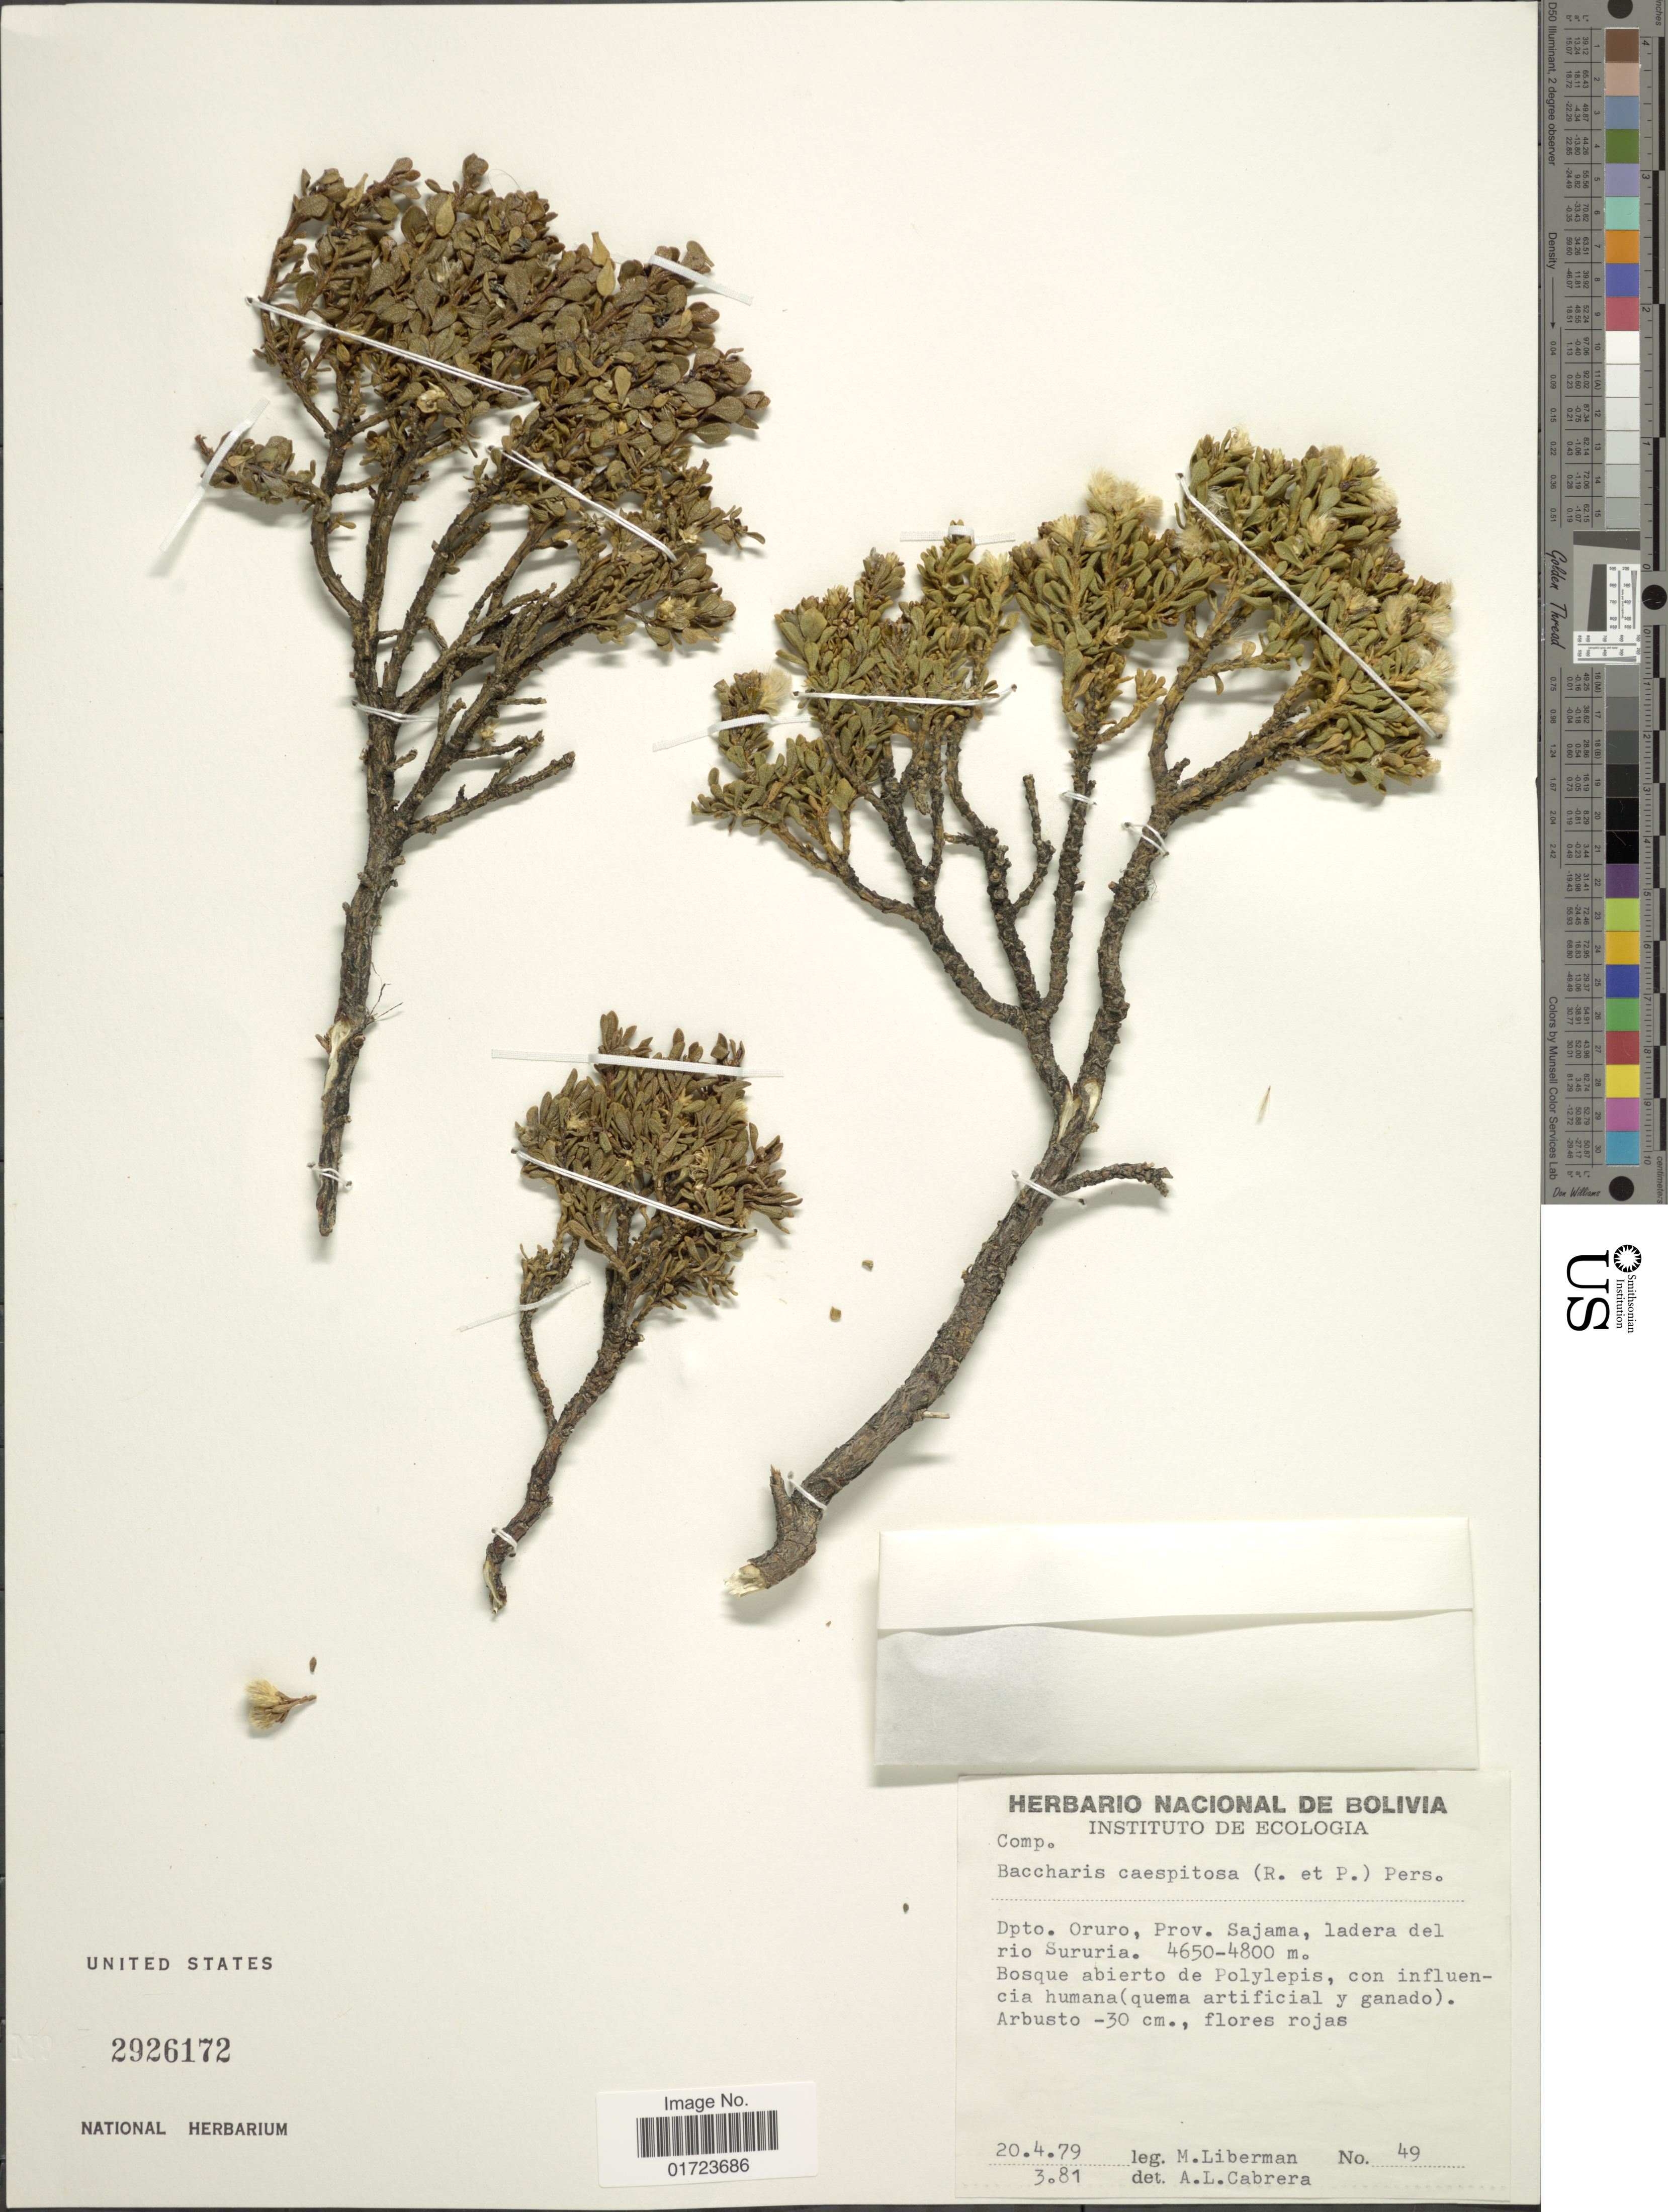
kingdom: Plantae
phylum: Tracheophyta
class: Magnoliopsida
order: Asterales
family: Asteraceae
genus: Baccharis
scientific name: Baccharis tola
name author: Phil.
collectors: M. Liberman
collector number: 49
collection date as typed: Transcribed d/m/y: 20/4/79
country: Bolivia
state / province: Oruro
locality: Dpto. Oruro. Prov. Sajama, ladera del rio Sururia.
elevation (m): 4650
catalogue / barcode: US 2926172